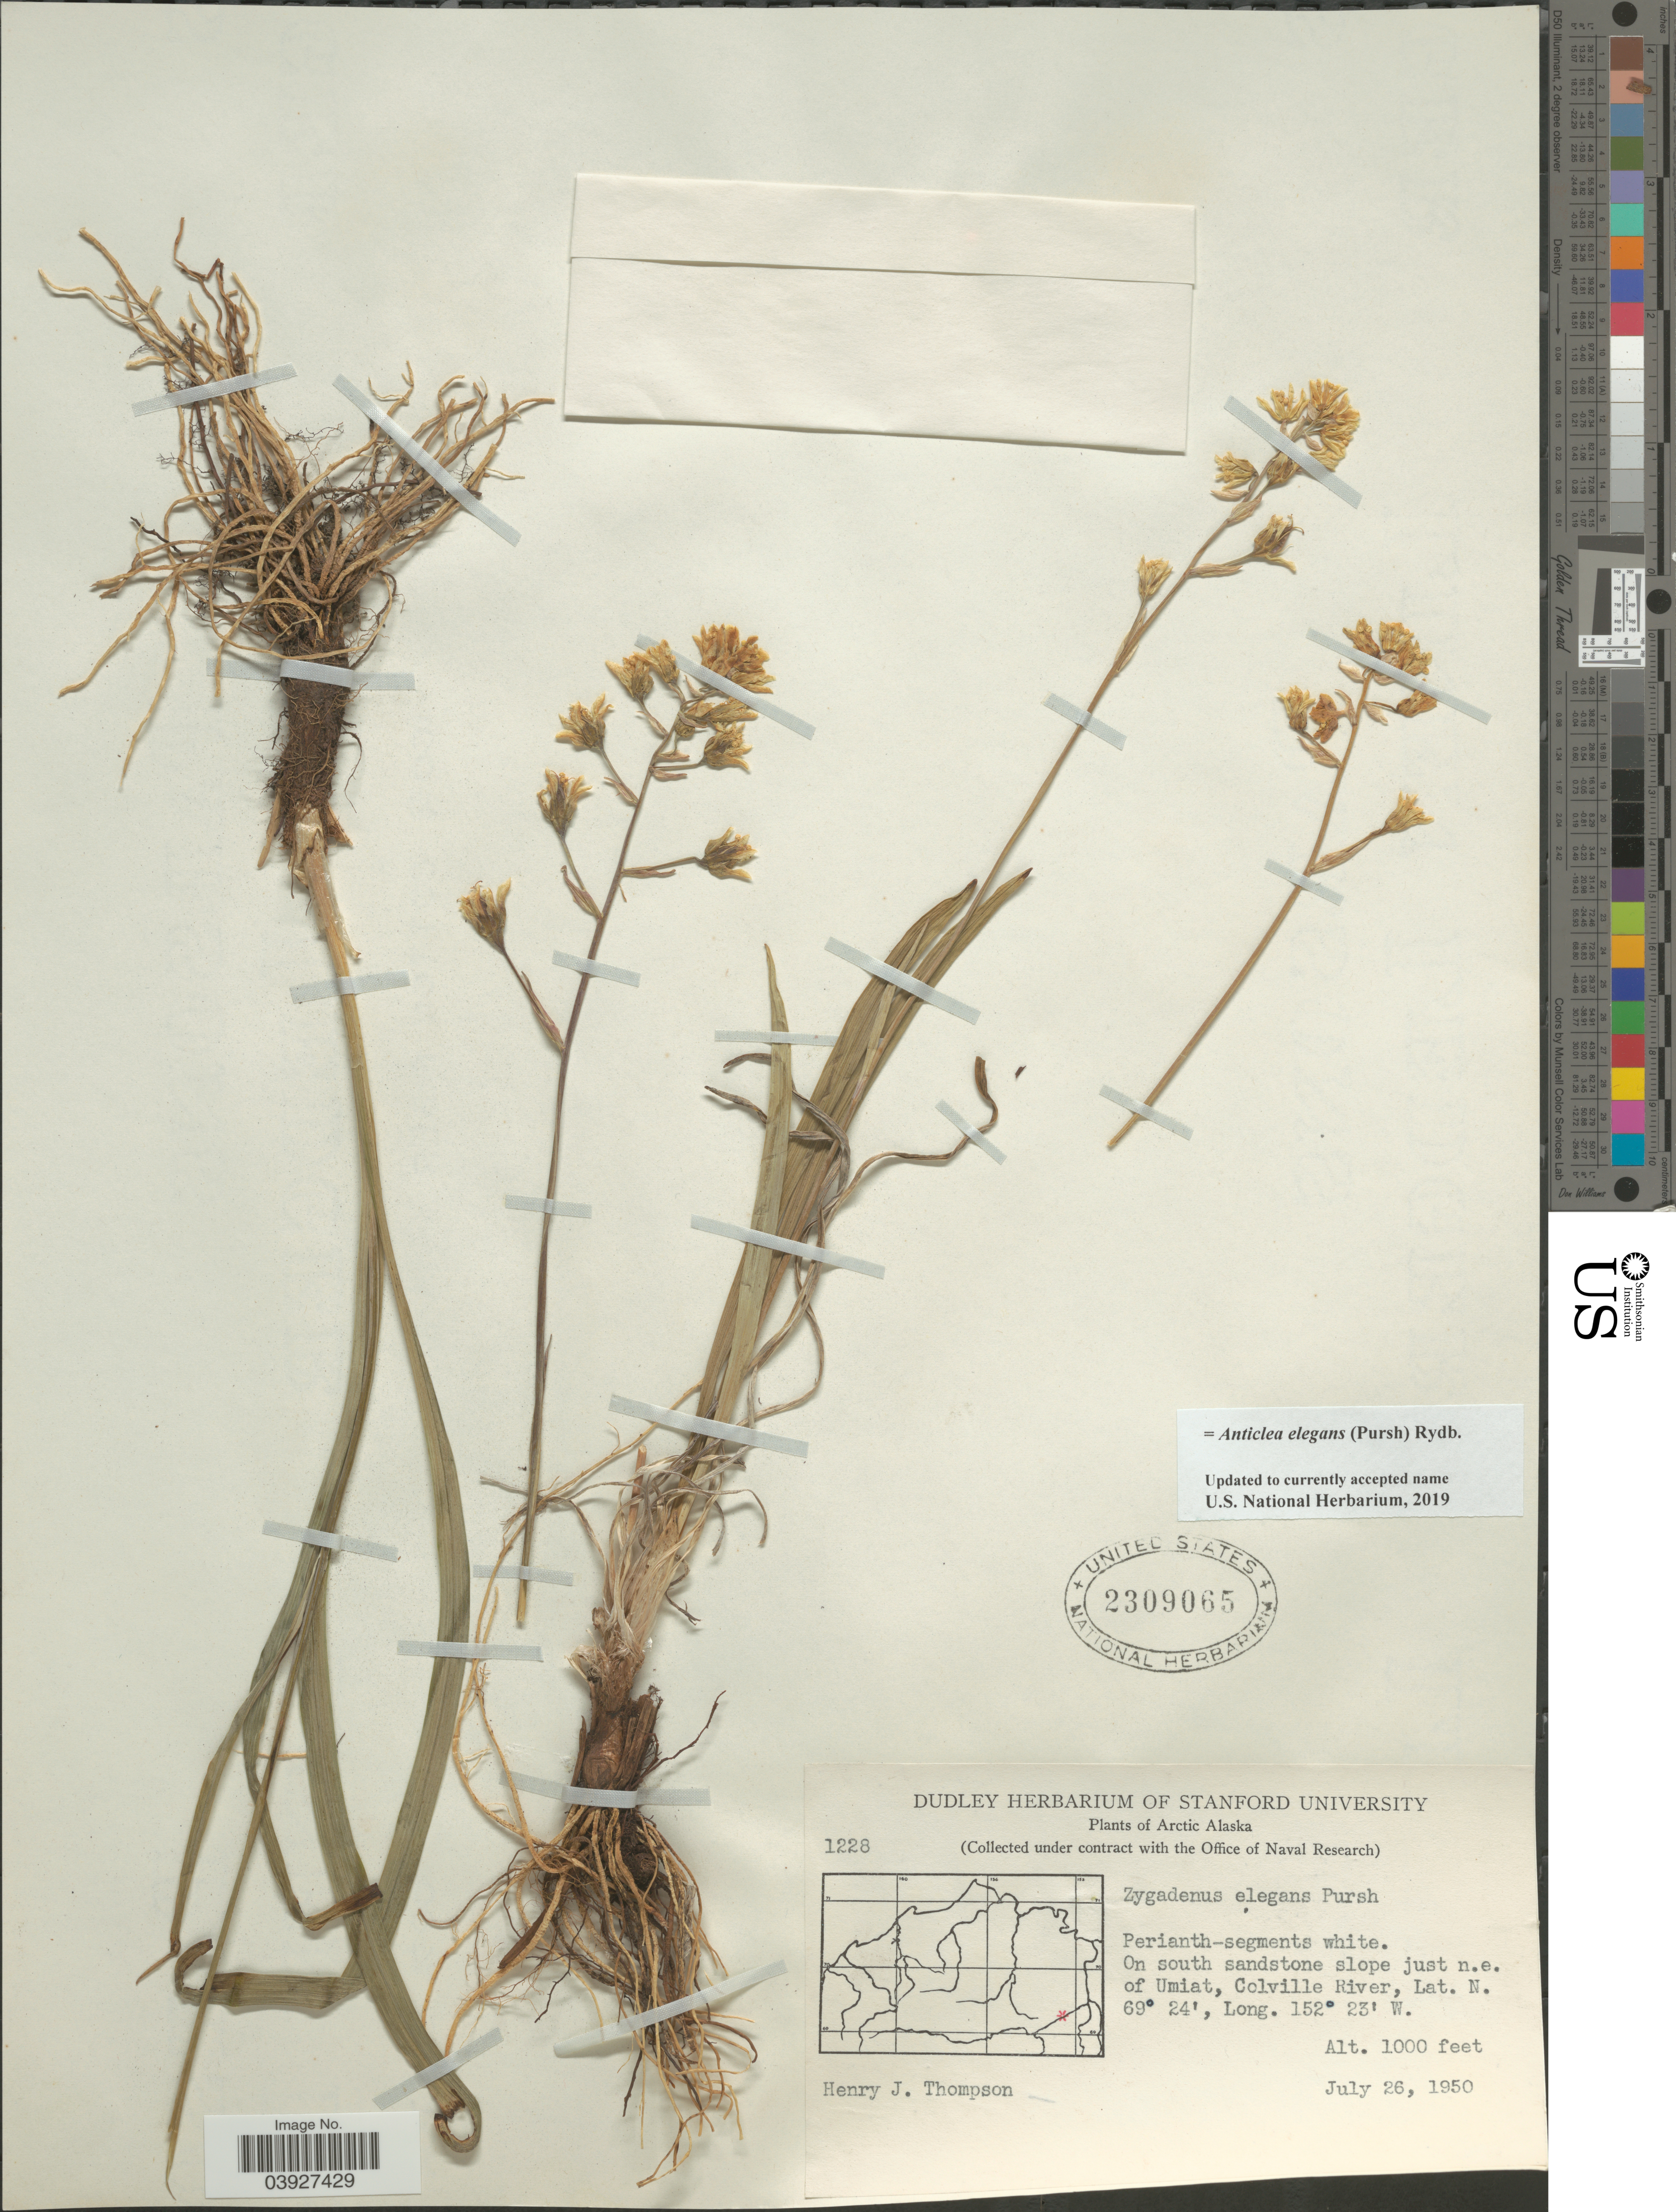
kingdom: Plantae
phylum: Tracheophyta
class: Liliopsida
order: Liliales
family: Melanthiaceae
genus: Anticlea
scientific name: Anticlea elegans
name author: (Pursh) Rydb.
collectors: H. J. Thompson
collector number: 1228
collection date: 1950-07-26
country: United States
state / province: Alaska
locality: Arctic Alaska. On south sandstone slope just n.e. of Umiat, Colville River.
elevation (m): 305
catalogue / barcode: US 2309065